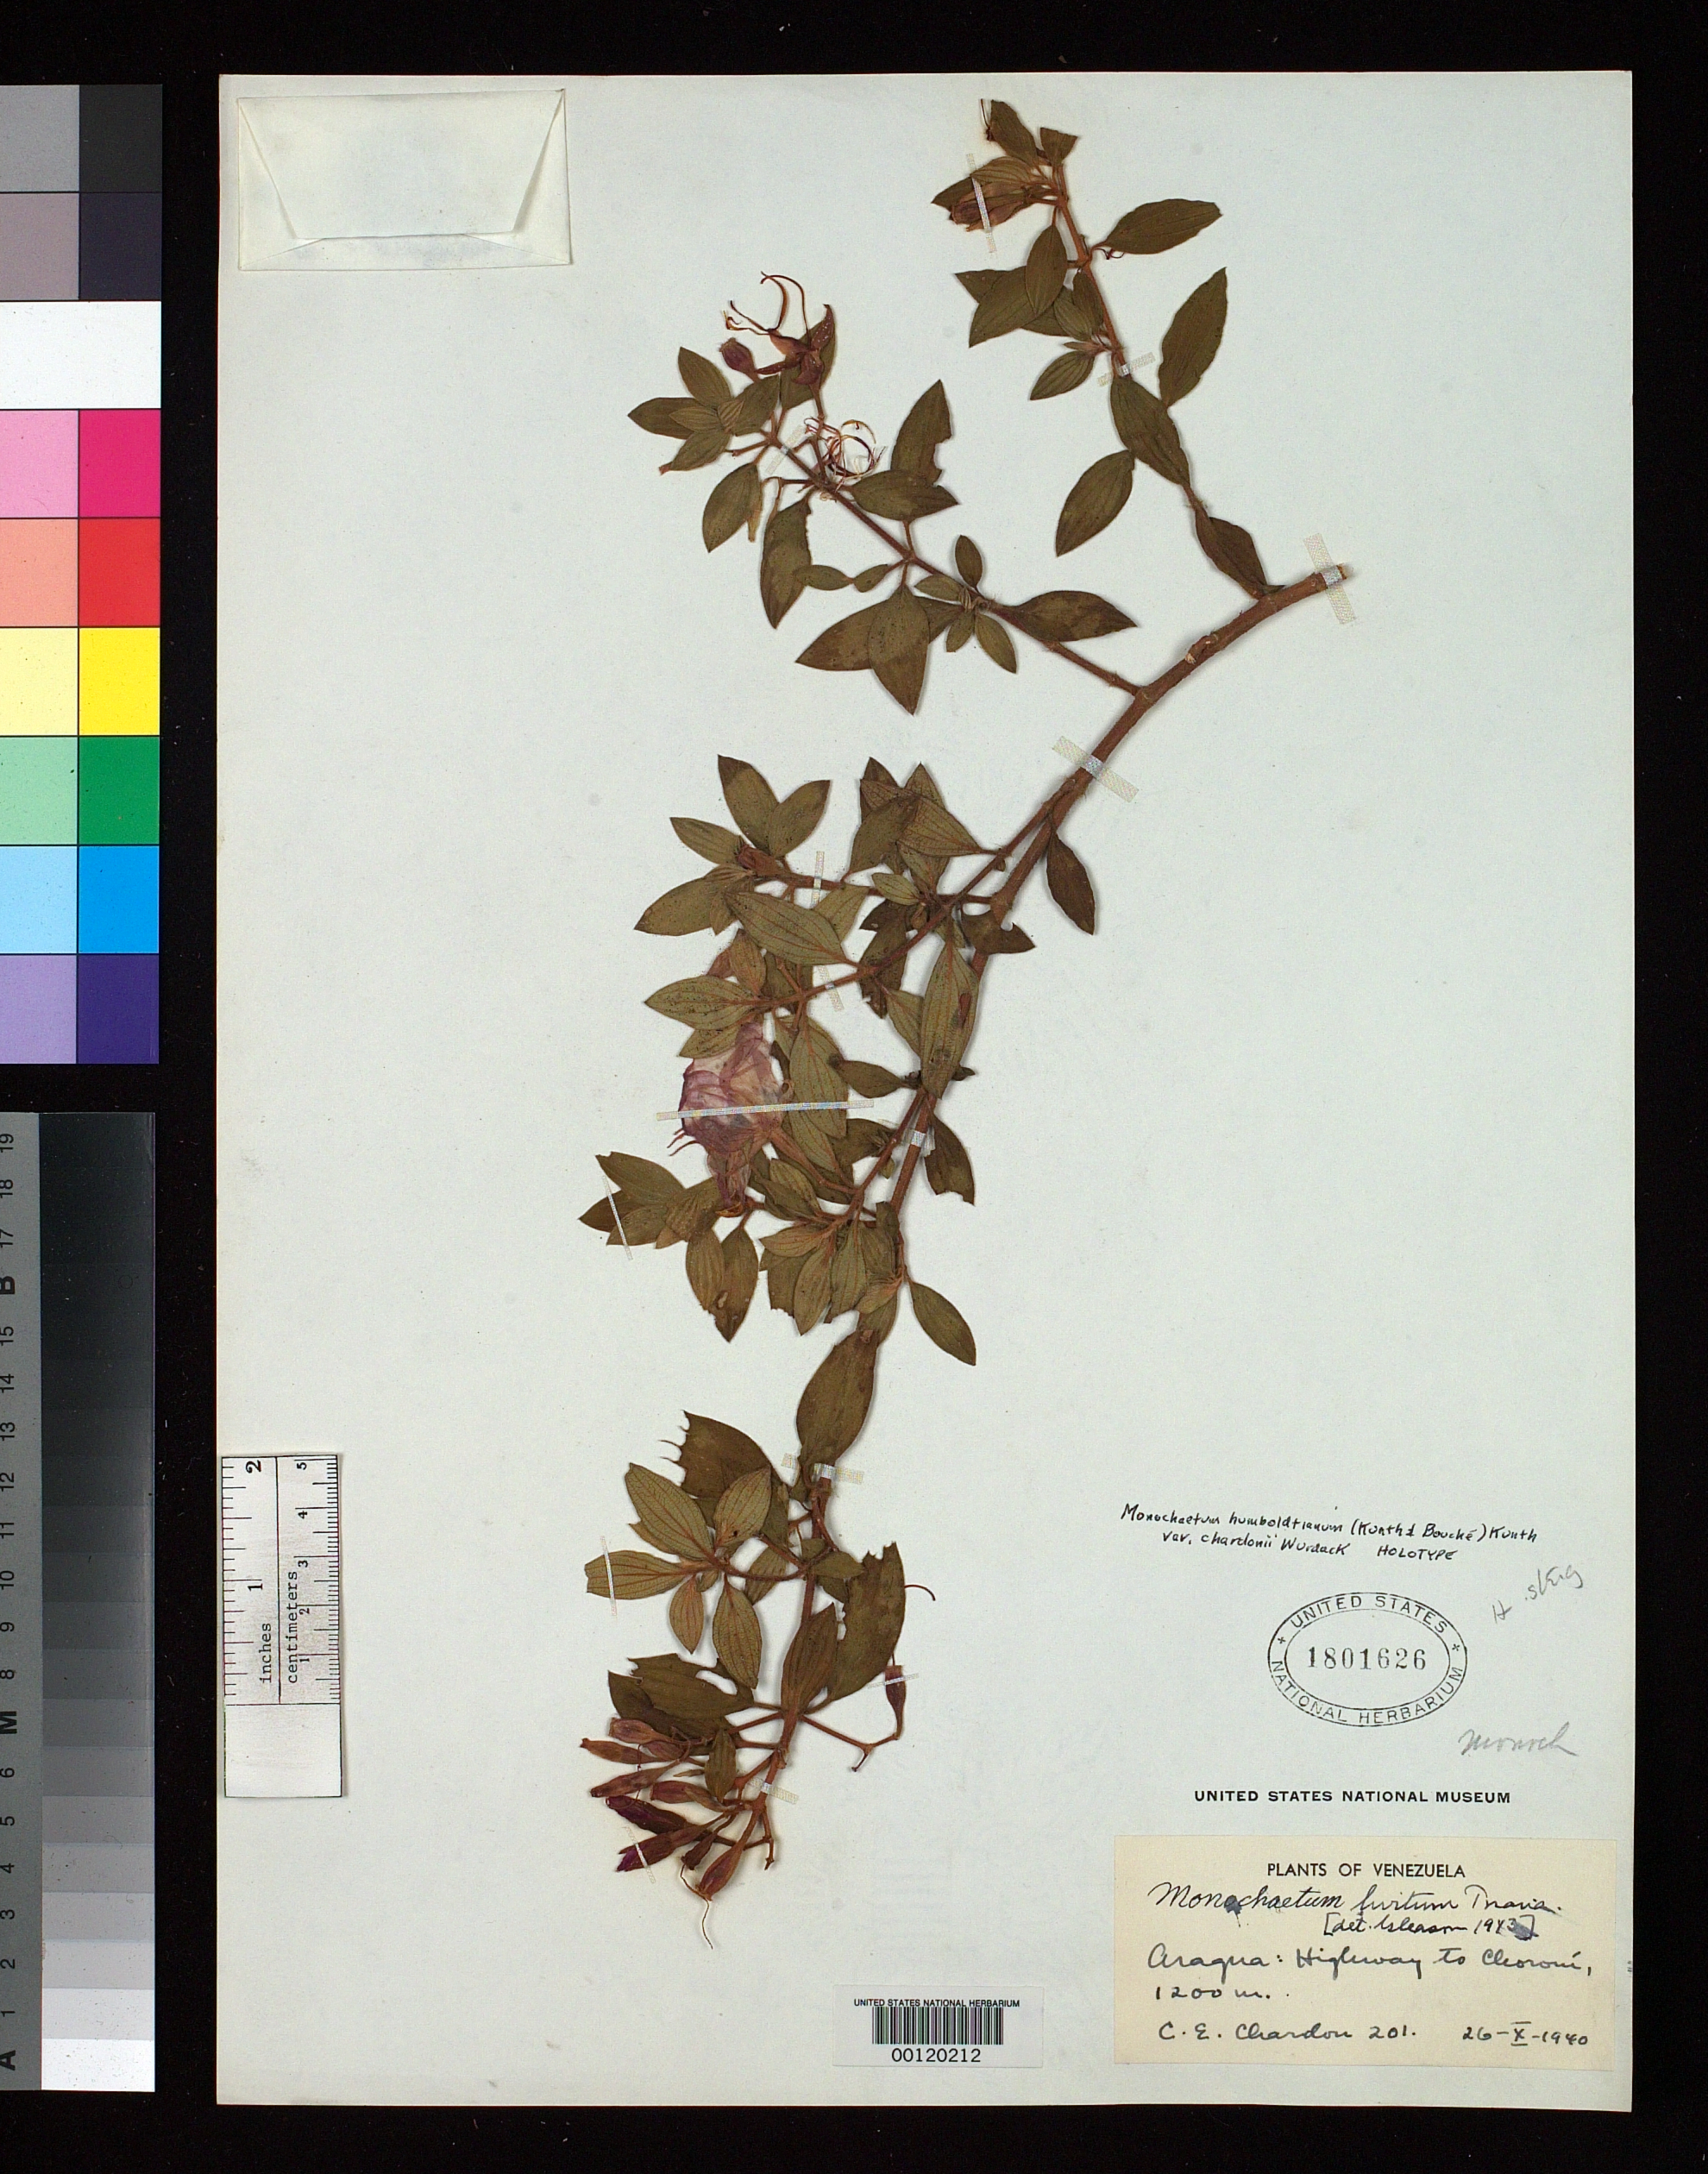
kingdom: Plantae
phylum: Tracheophyta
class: Magnoliopsida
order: Myrtales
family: Melastomataceae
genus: Monochaetum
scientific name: Monochaetum humboldtianum var. chardonii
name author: Wurdack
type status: Holotype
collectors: C. E. Chardón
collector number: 201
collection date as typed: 26 Oct 1940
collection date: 1940-10-26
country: Venezuela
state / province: Aragua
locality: Choroni.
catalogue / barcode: US 1801626